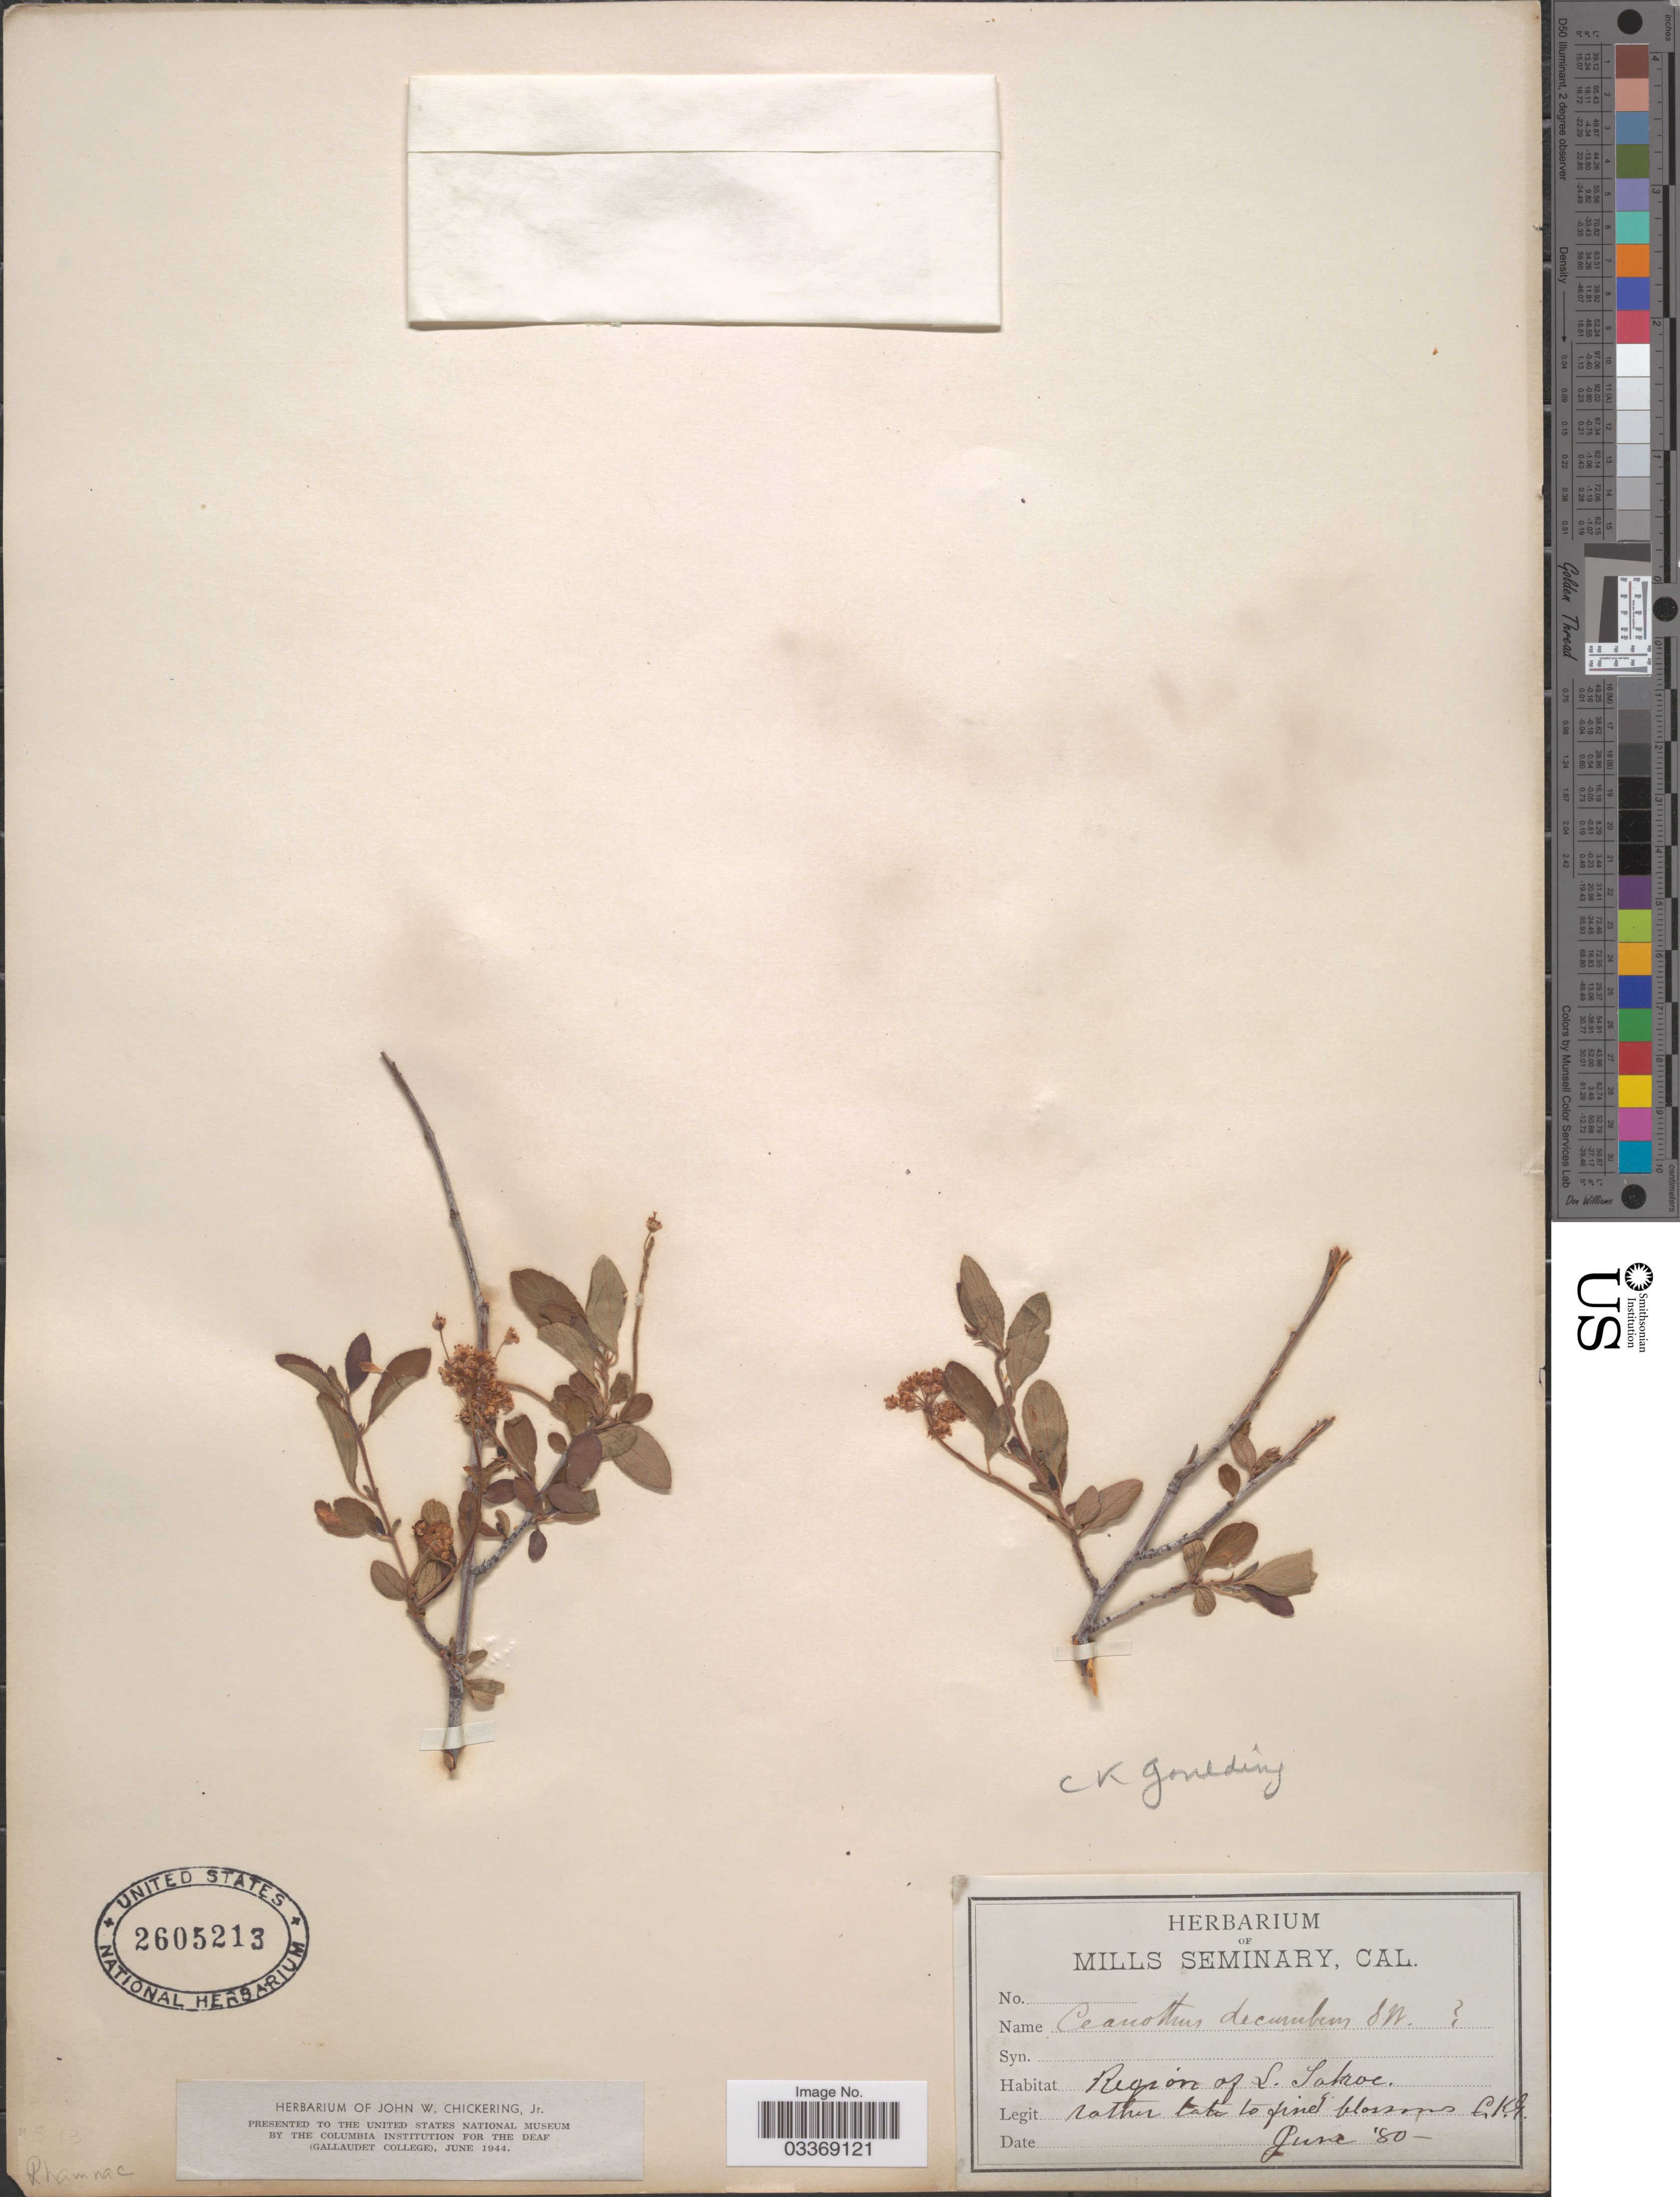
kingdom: Plantae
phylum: Tracheophyta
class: Magnoliopsida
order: Rosales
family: Rhamnaceae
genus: Ceanothus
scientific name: Ceanothus decumbens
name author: S. Watson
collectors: C. Goulding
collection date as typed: Transcribed d/m/y: /6/80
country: United States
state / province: California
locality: Region of L. Tahoe.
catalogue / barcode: US 2605213